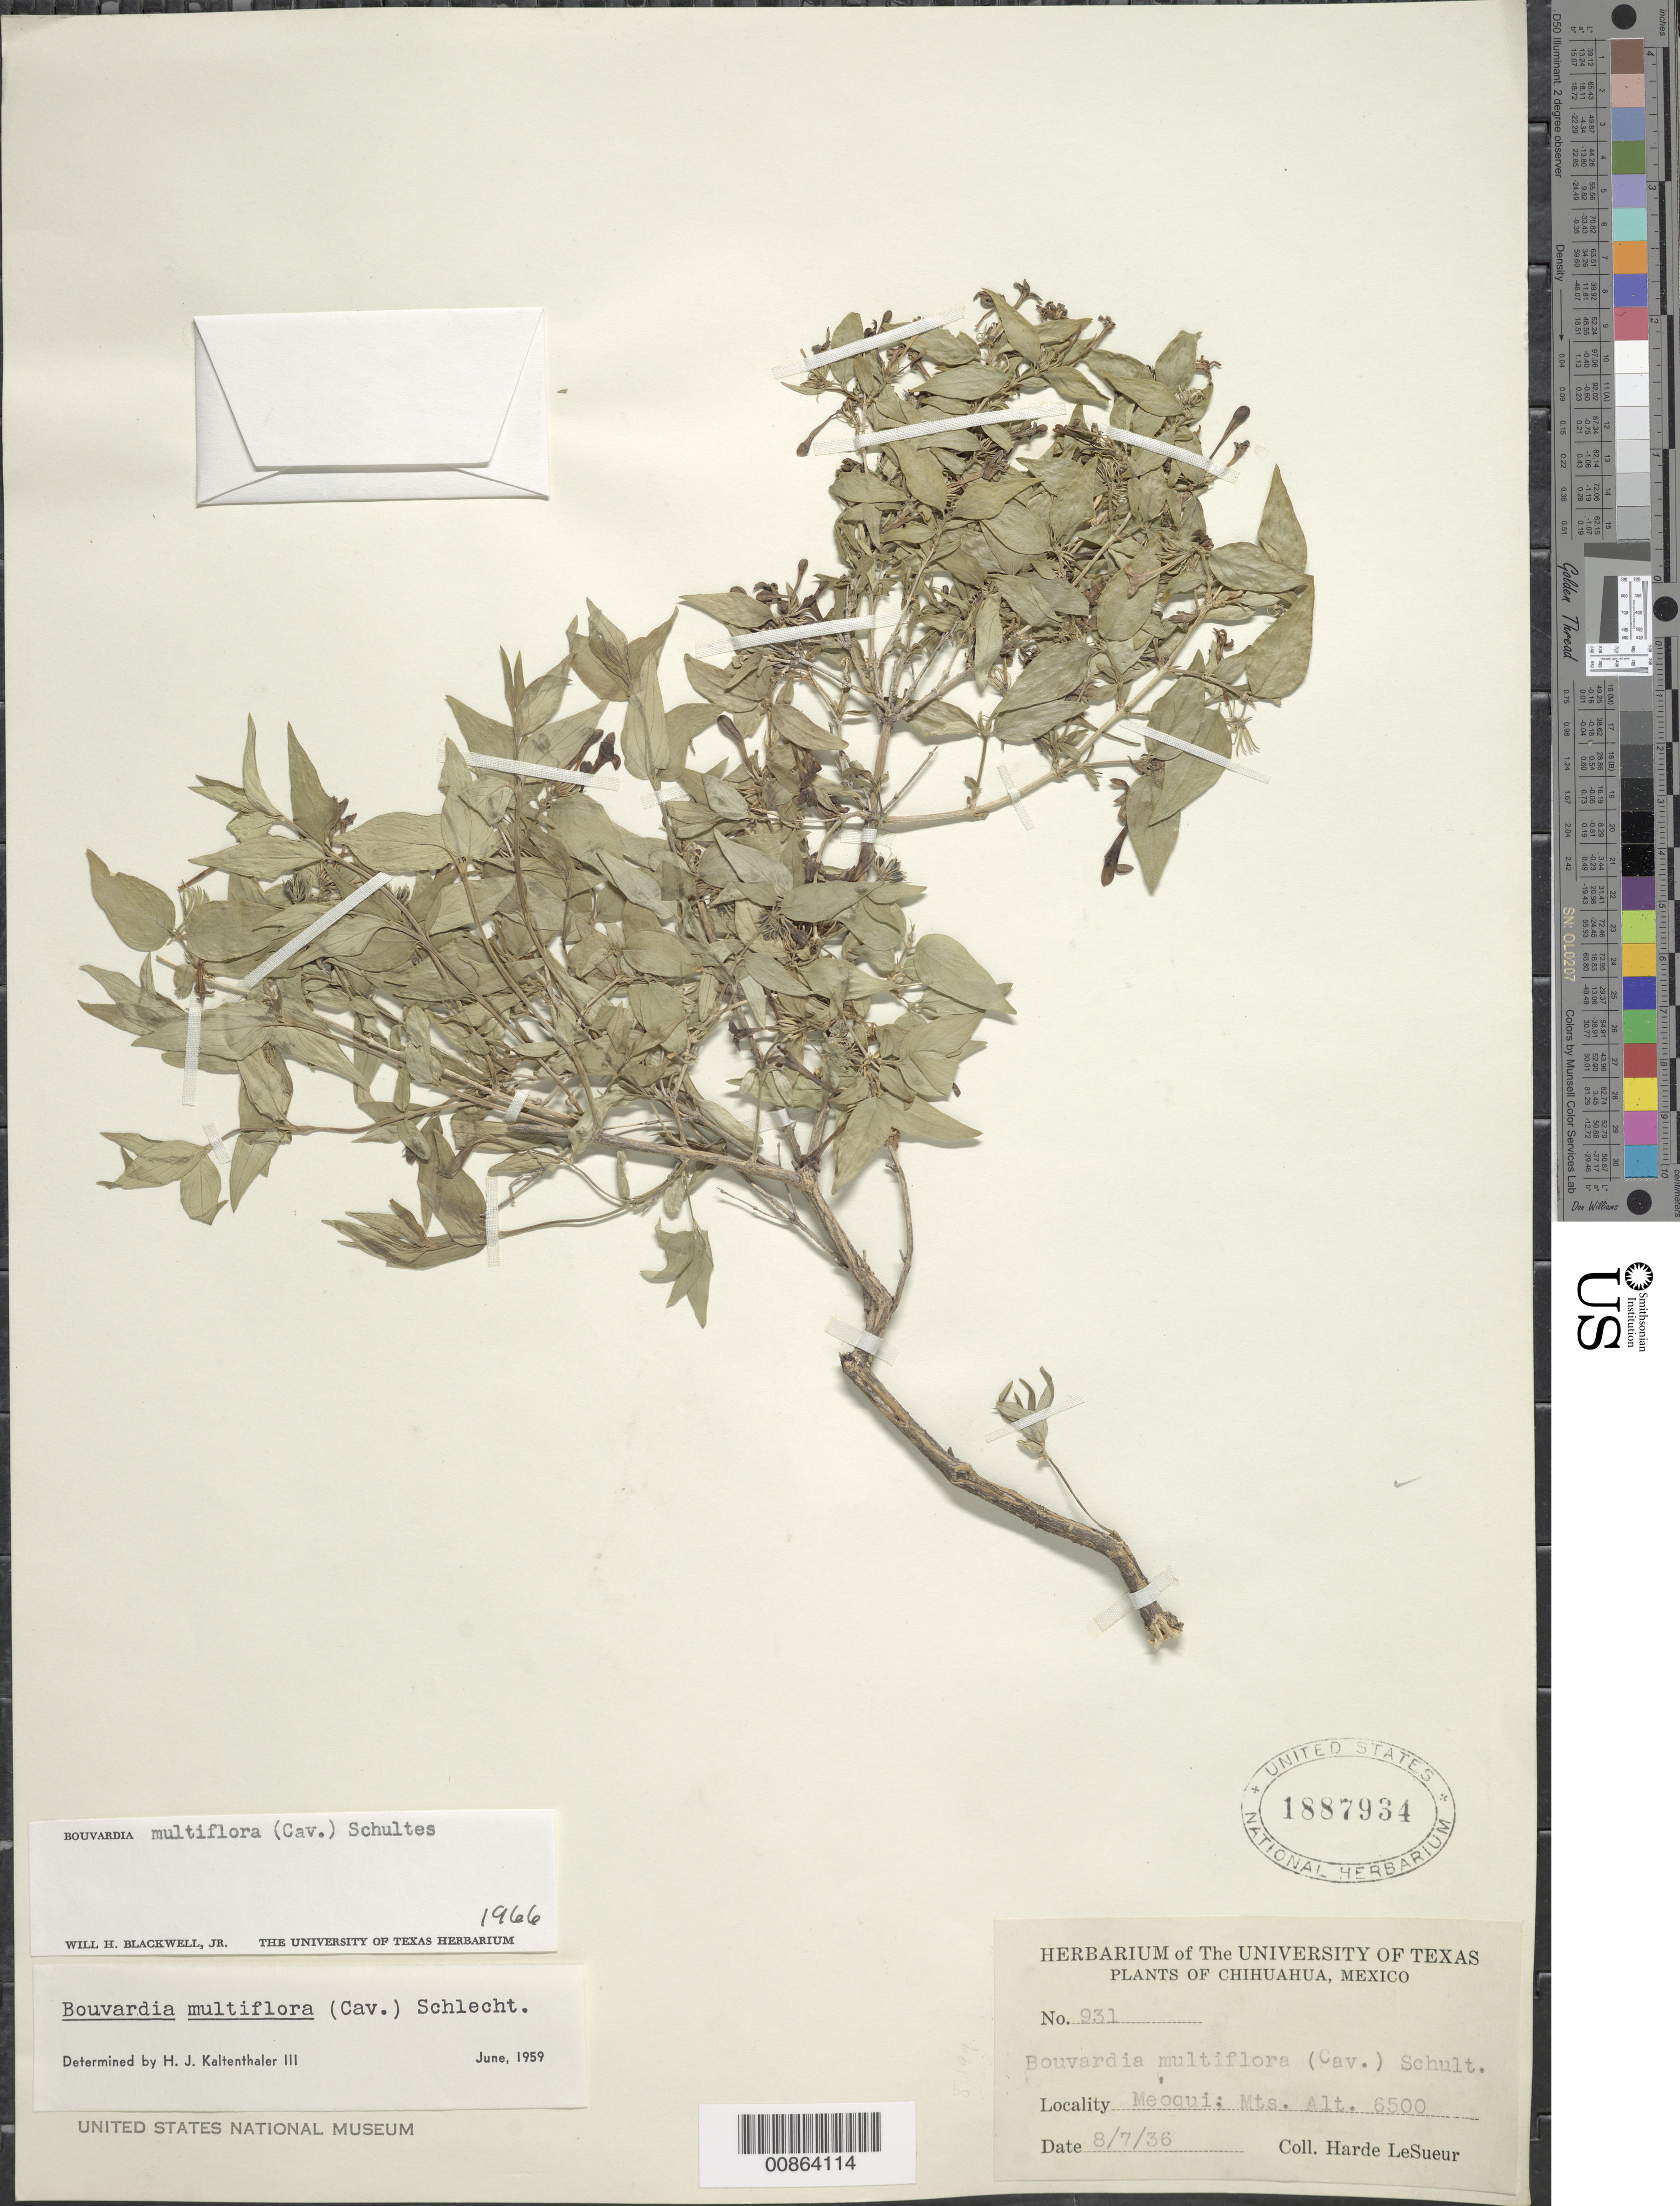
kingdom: Plantae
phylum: Tracheophyta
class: Magnoliopsida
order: Gentianales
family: Rubiaceae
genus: Bouvardia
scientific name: Bouvardia multiflora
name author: (Cav.) Schult.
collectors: D. H. LeSueur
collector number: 931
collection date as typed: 07 Aug 1936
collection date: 1936-08-07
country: Mexico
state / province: Chihuahua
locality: Meoqui, Chihuahua.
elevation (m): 1981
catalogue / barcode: US 1887934